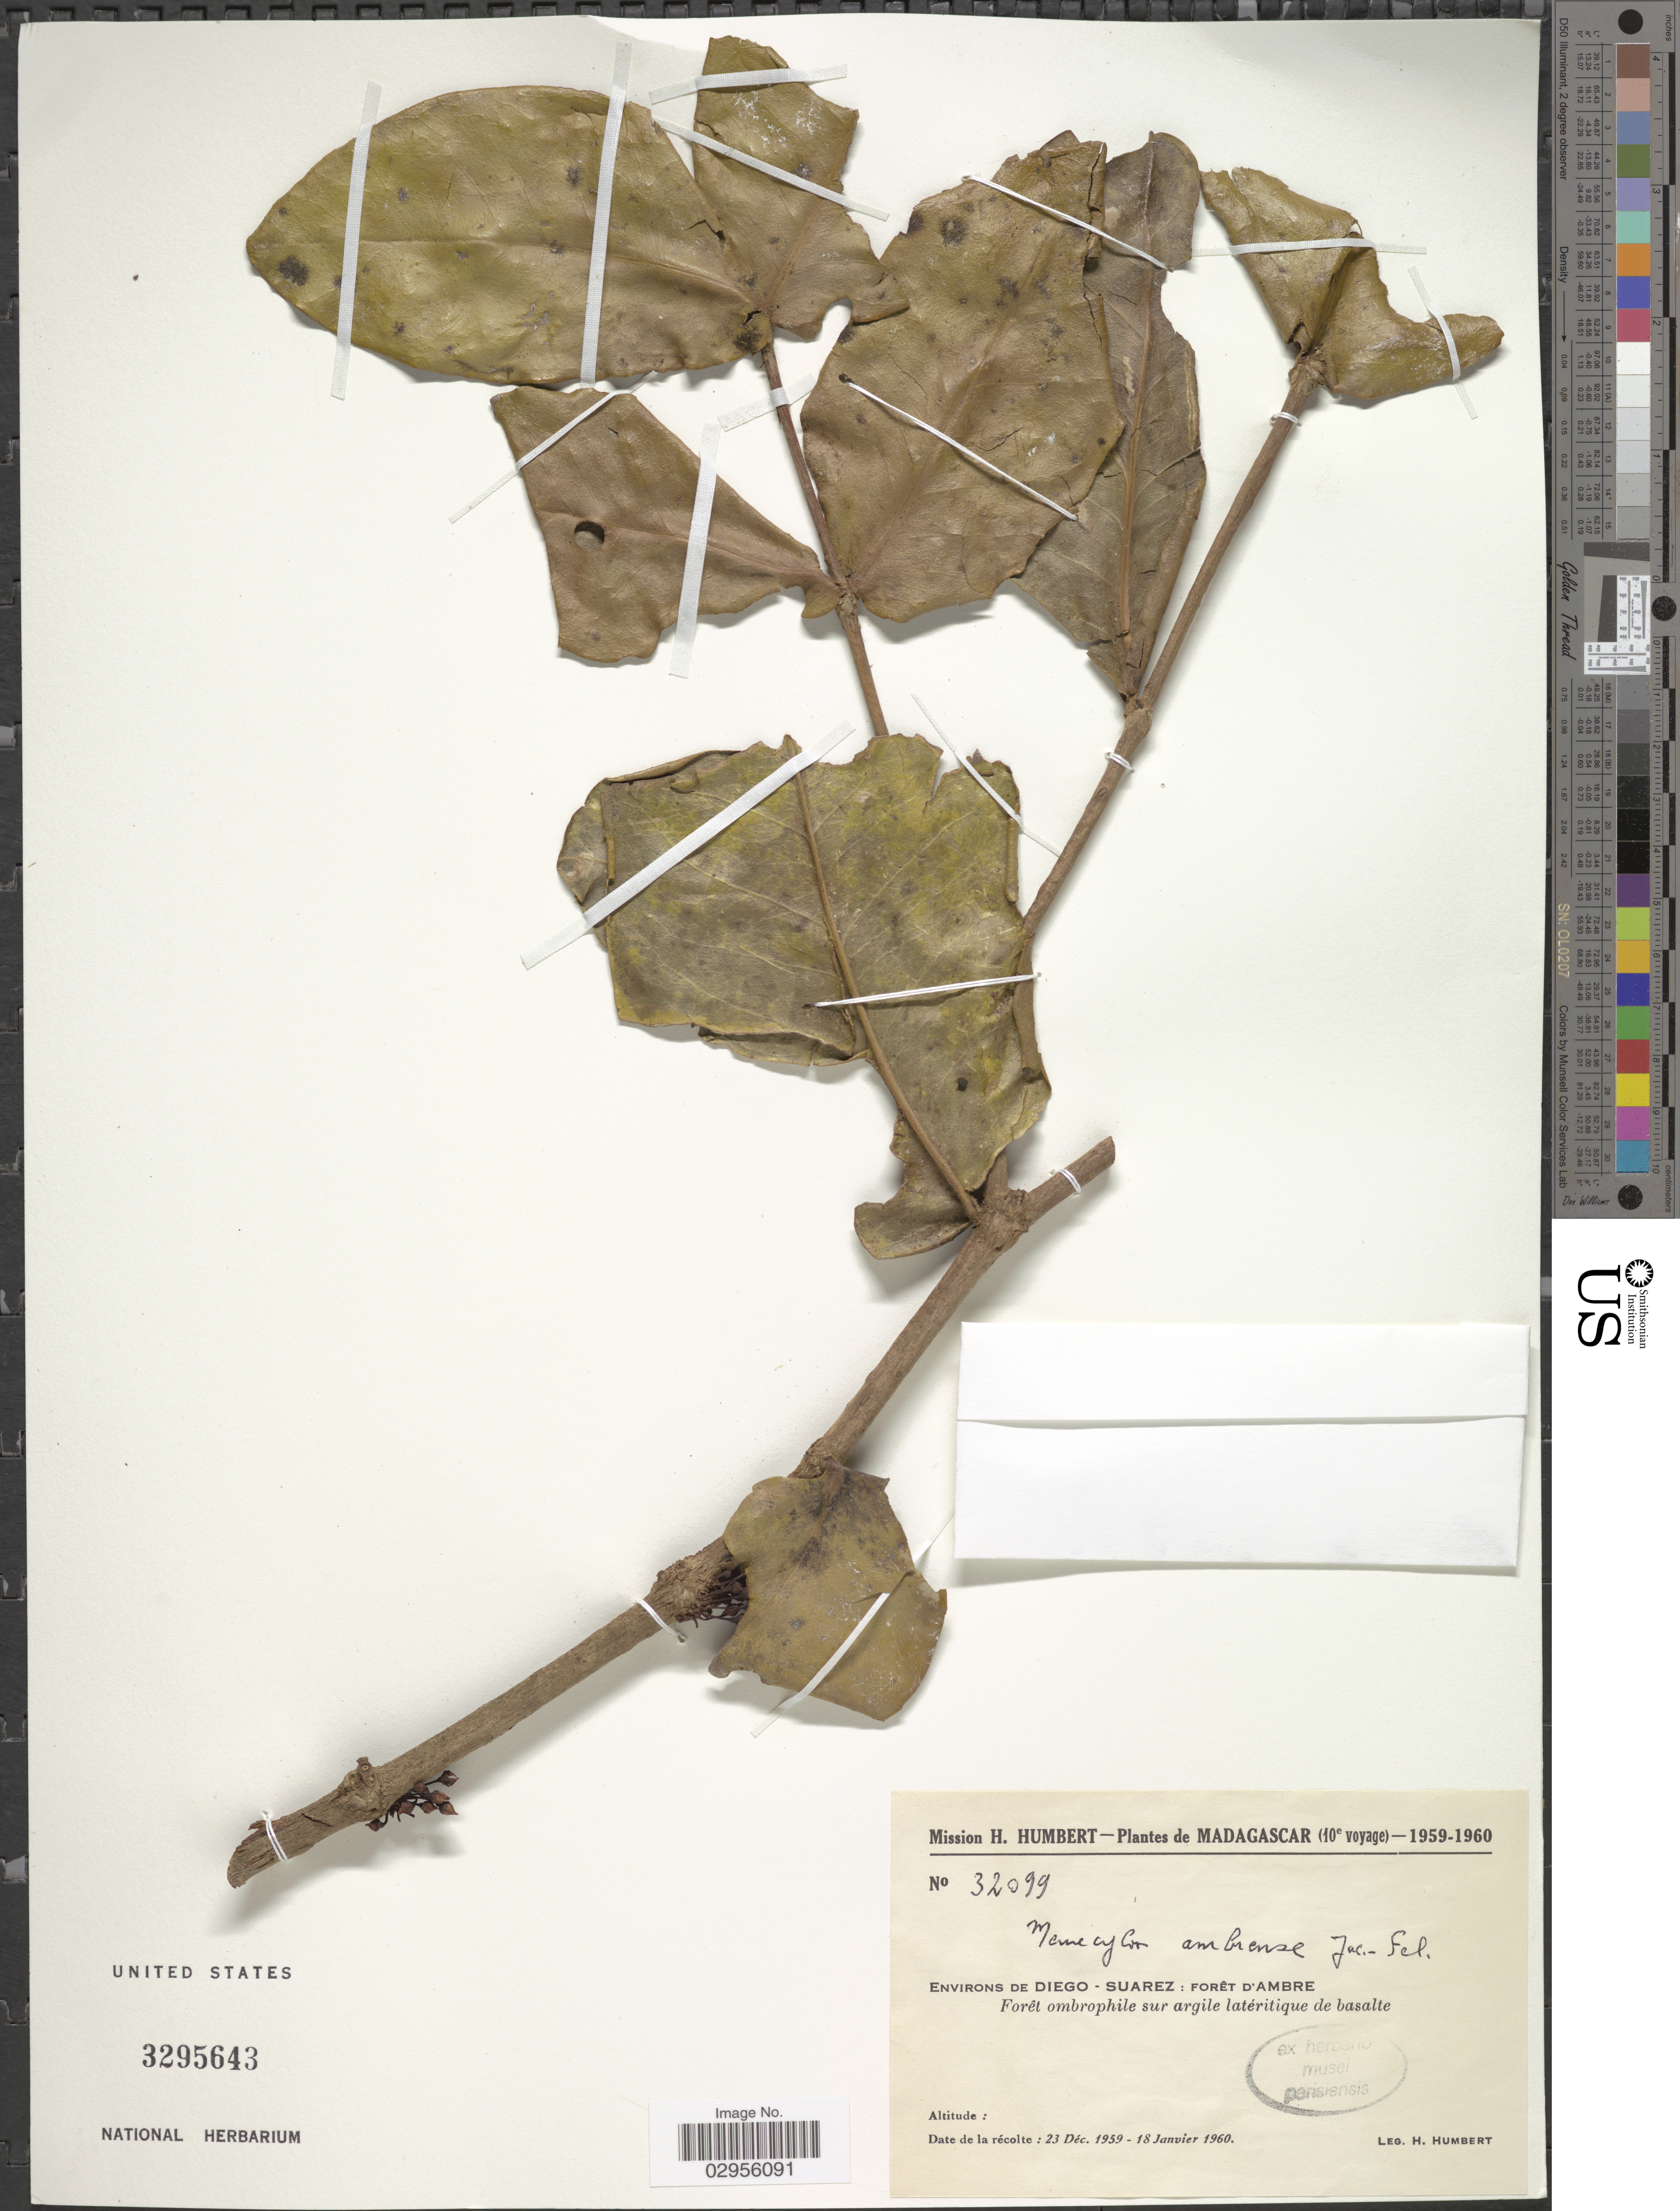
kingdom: Plantae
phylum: Tracheophyta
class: Magnoliopsida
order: Myrtales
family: Melastomataceae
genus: Memecylon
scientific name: Memecylon ambrense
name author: Jacq.-Fél.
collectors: H. Humbert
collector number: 32099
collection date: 1959-12-23/1960-01-18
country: Madagascar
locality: Environs de Diego - Suarez: Forêt d'Ambre.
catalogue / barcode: US 3295643